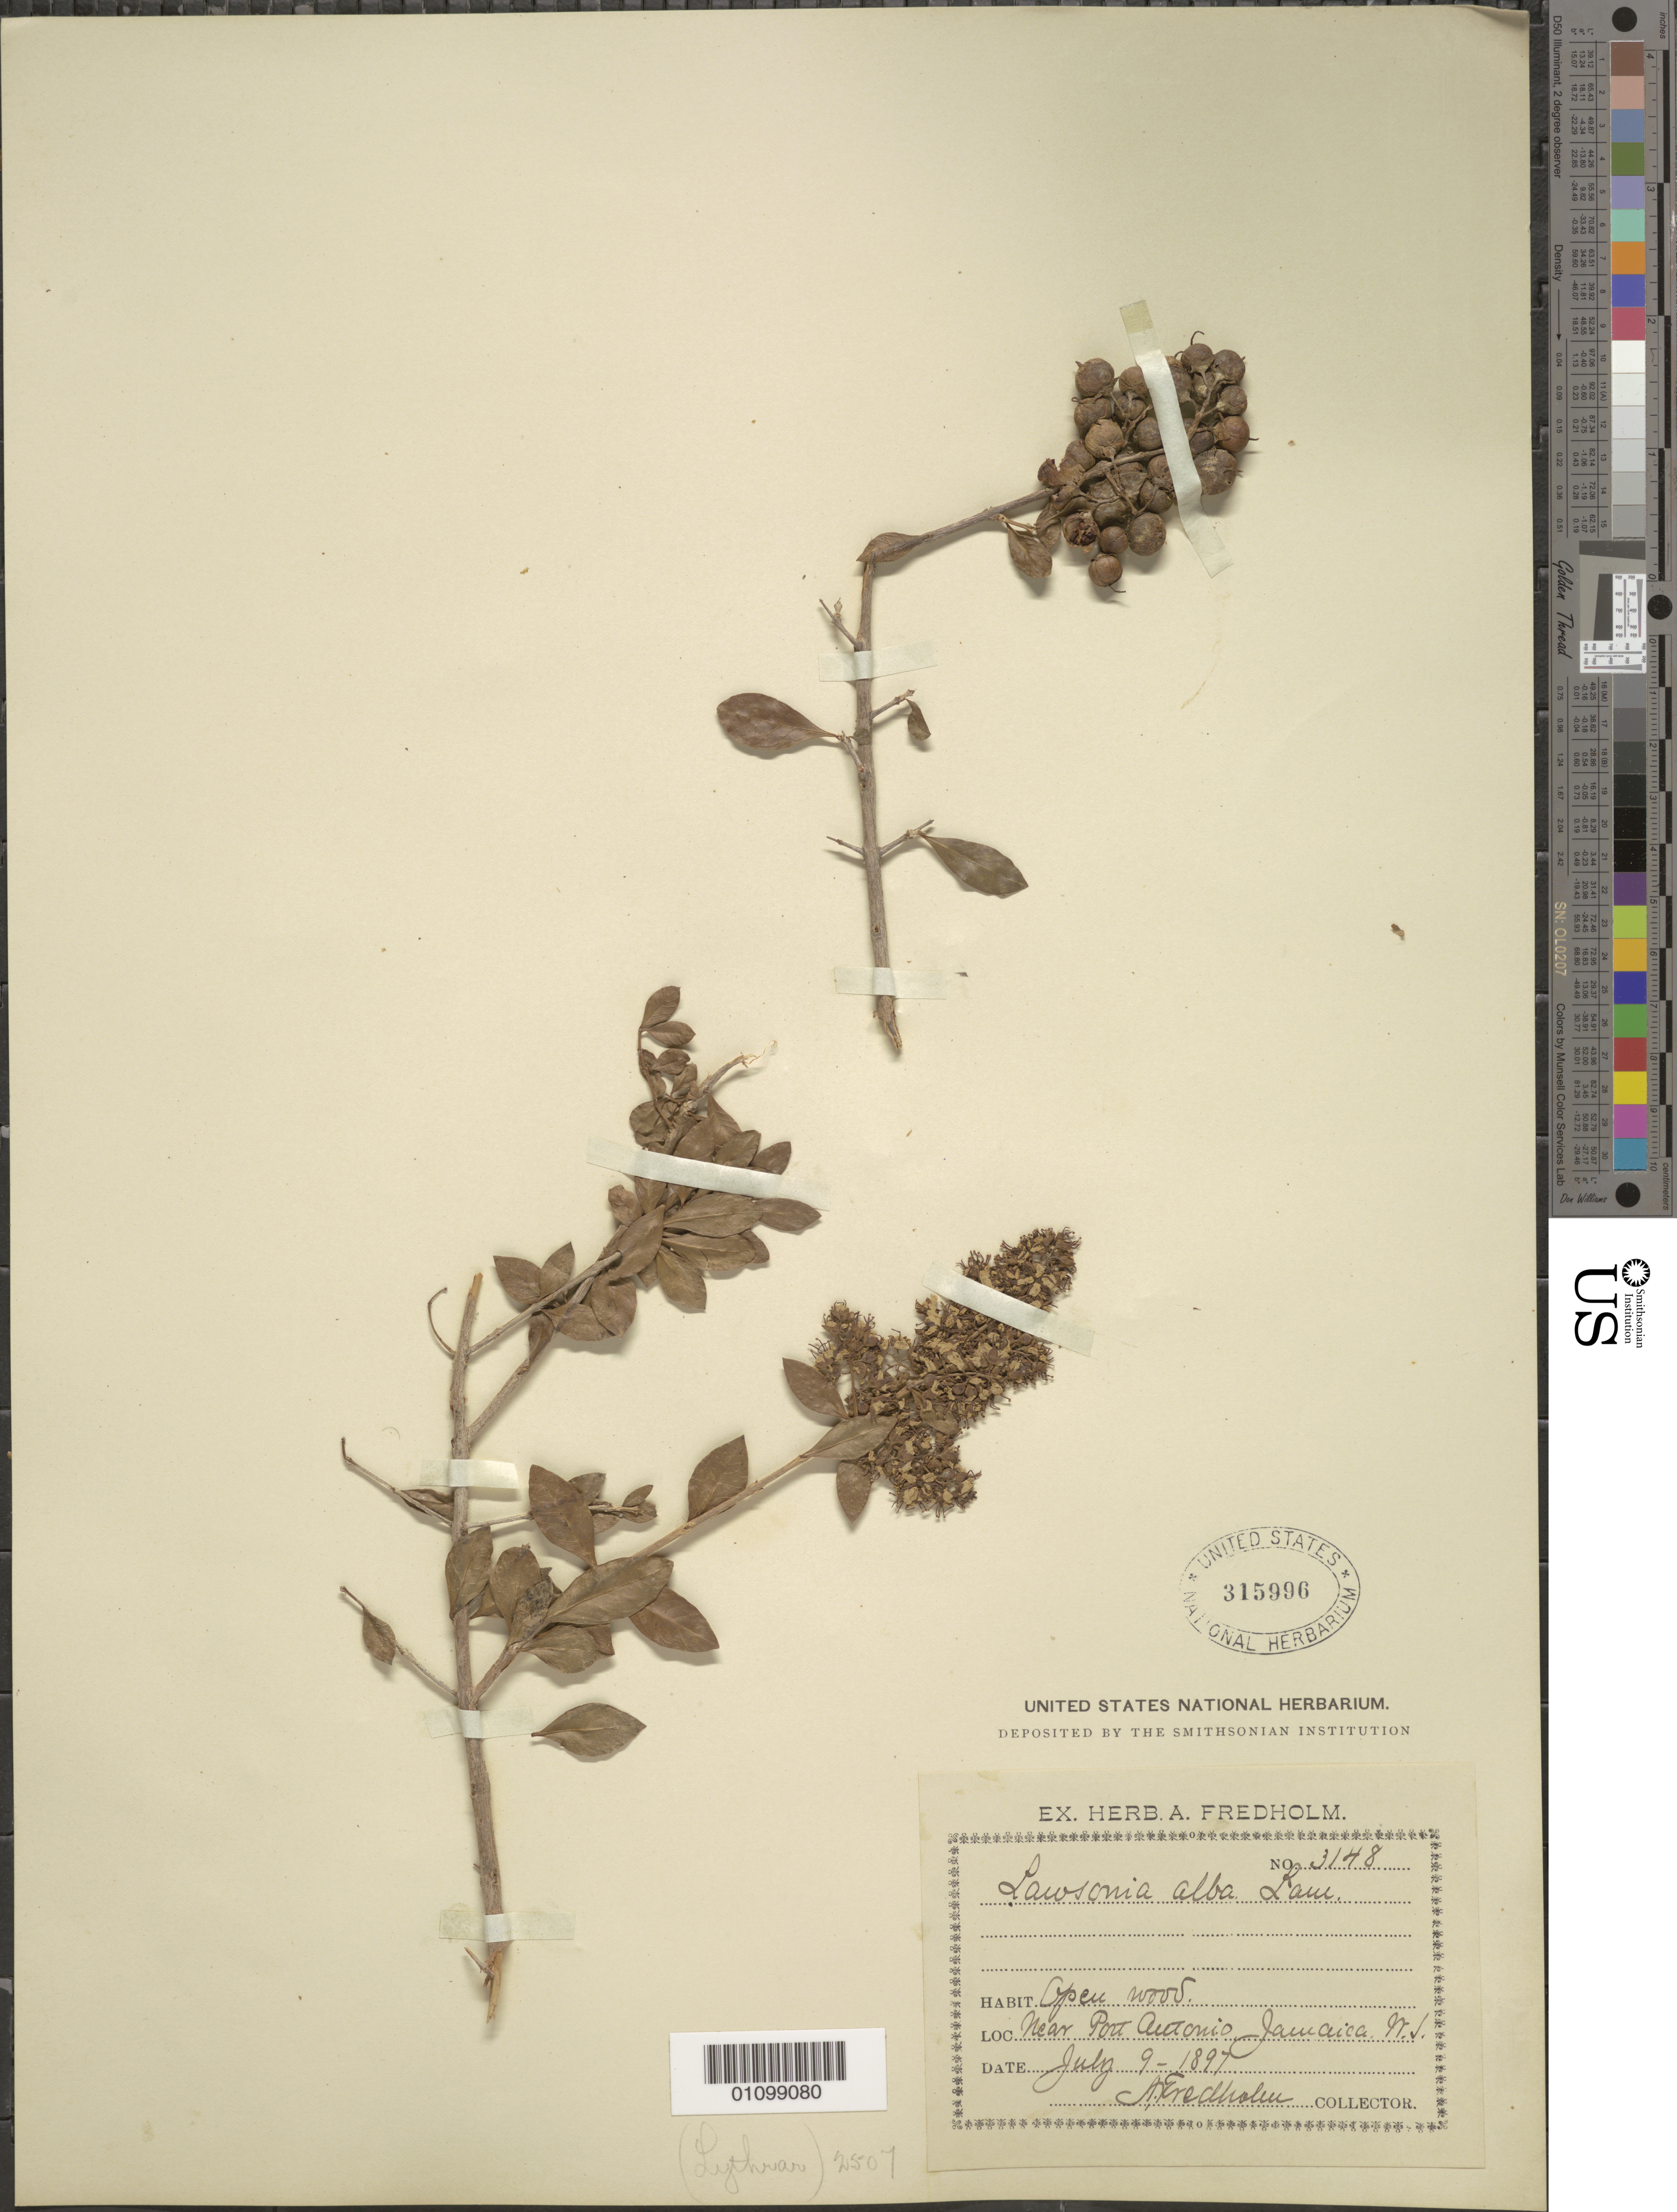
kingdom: Plantae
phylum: Tracheophyta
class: Magnoliopsida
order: Myrtales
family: Lythraceae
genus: Lawsonia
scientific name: Lawsonia inermis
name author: L.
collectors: A. Fredholm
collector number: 3148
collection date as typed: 09 Jul 1897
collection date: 1897-07-09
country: Jamaica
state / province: Portland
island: Jamaica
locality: Near Port Antonio. Habitat: Open wood.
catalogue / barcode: US 315996